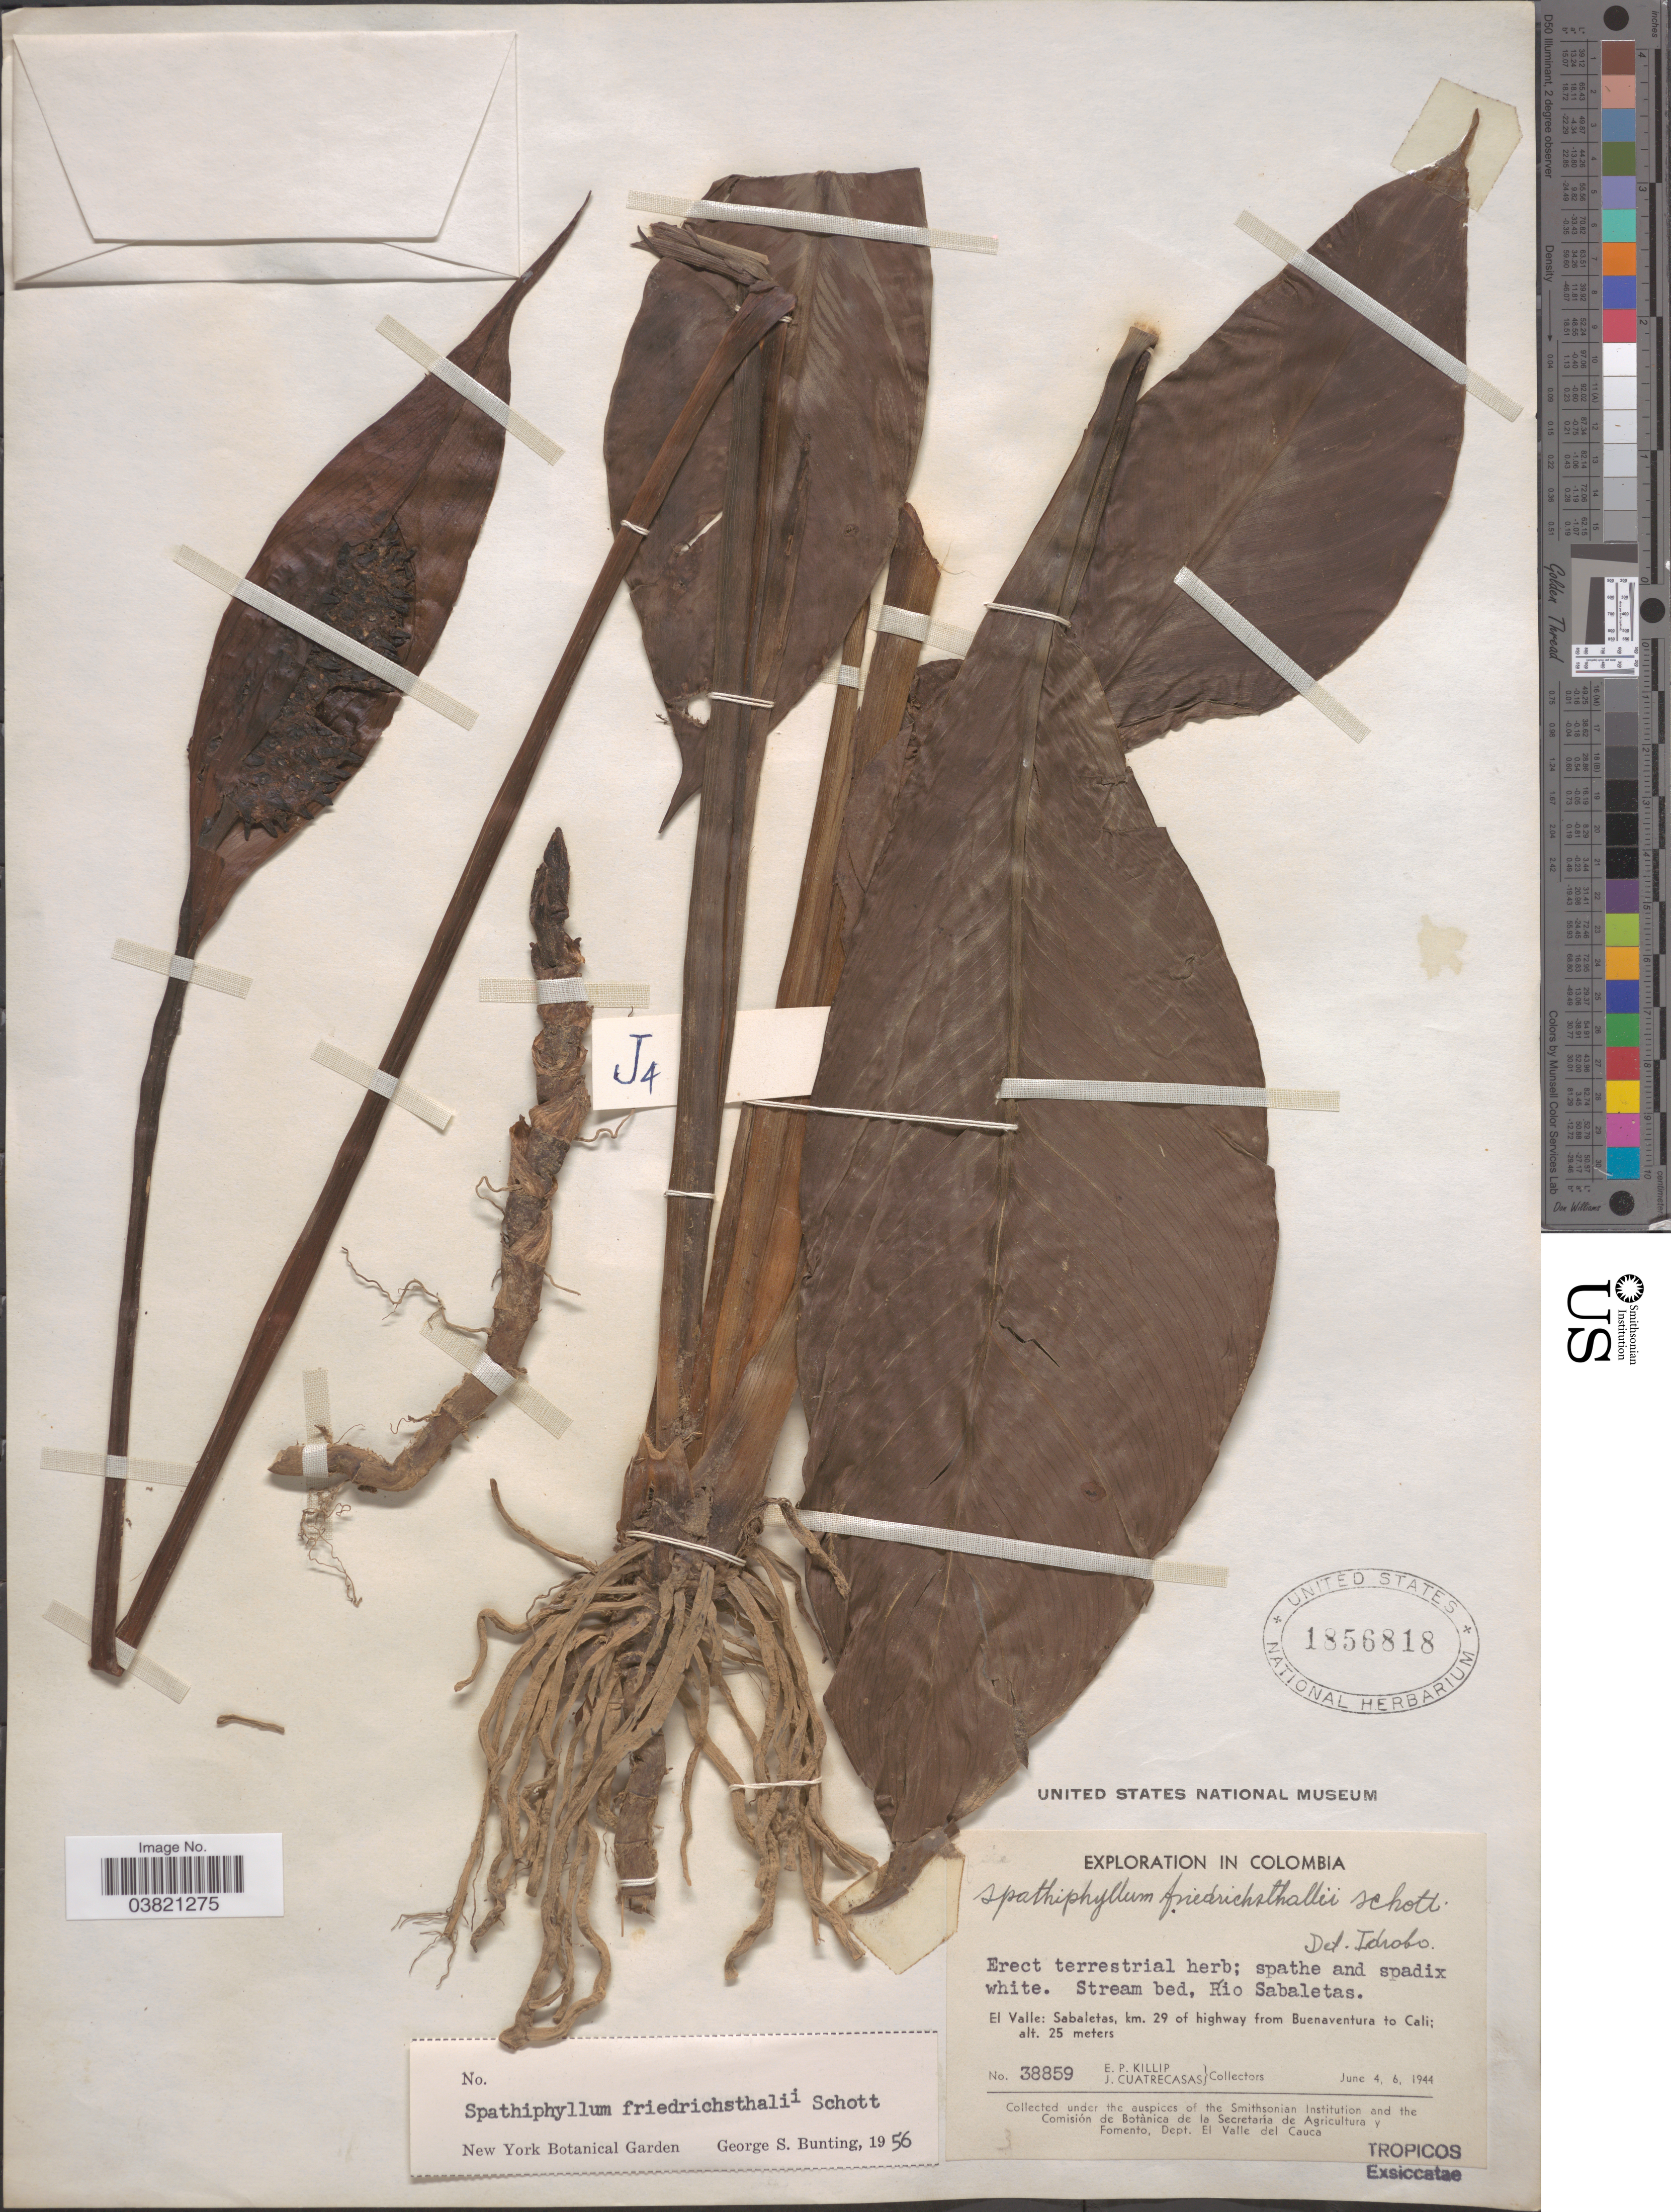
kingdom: Plantae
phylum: Tracheophyta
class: Liliopsida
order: Alismatales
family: Araceae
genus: Spathiphyllum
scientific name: Spathiphyllum friedrichsthalii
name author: Schott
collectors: E. P. Killip & J. Cuatrecasas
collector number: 38859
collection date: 1944-06-04/1944-09-06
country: Colombia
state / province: Valle del Cauca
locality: Stream bed, Río Sabaletas. El Valle: Sabaletas, km. 29 of highway from Buenaventura to Cali.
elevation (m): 25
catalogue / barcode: US 1856818